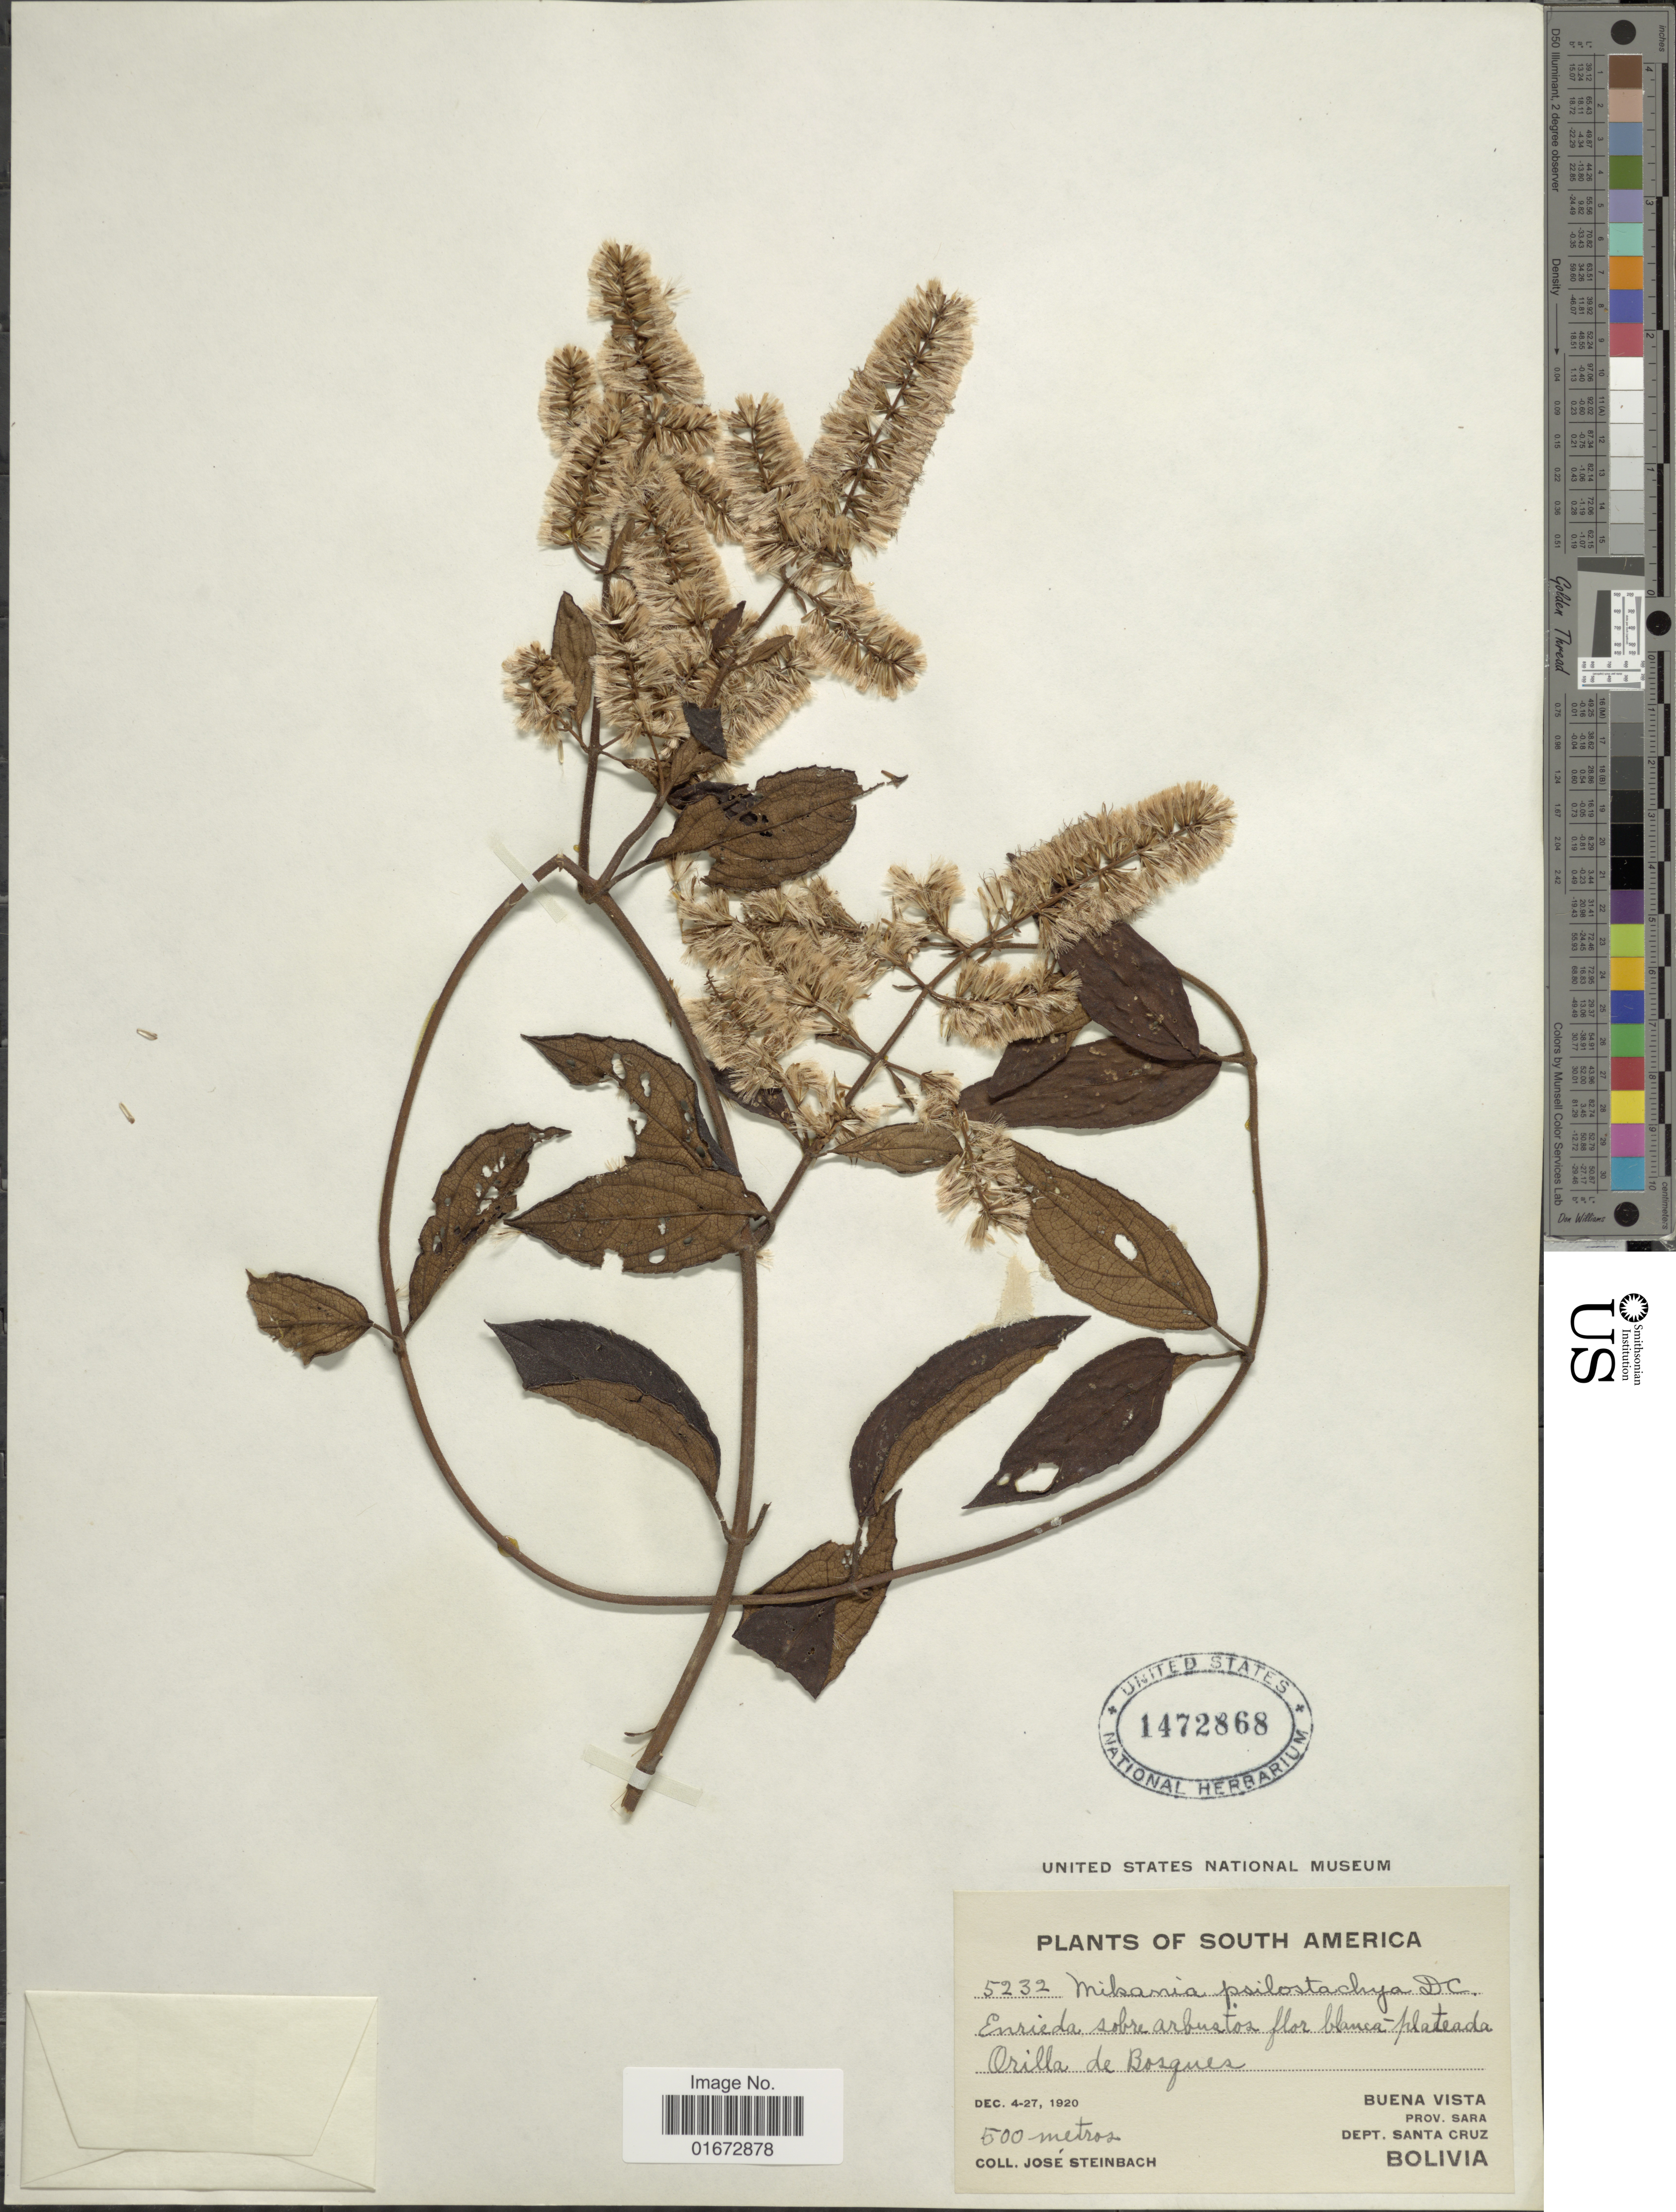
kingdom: Plantae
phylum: Tracheophyta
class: Magnoliopsida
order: Asterales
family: Asteraceae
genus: Mikania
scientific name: Mikania psilostachya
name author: DC.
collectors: J. Steinbach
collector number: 5223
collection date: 1920-12-04/1920-12-27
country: Bolivia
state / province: Santa Cruz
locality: Buena Vista. Prov. Sara. Dept. Santa Cruz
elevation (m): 500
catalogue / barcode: US 1472868